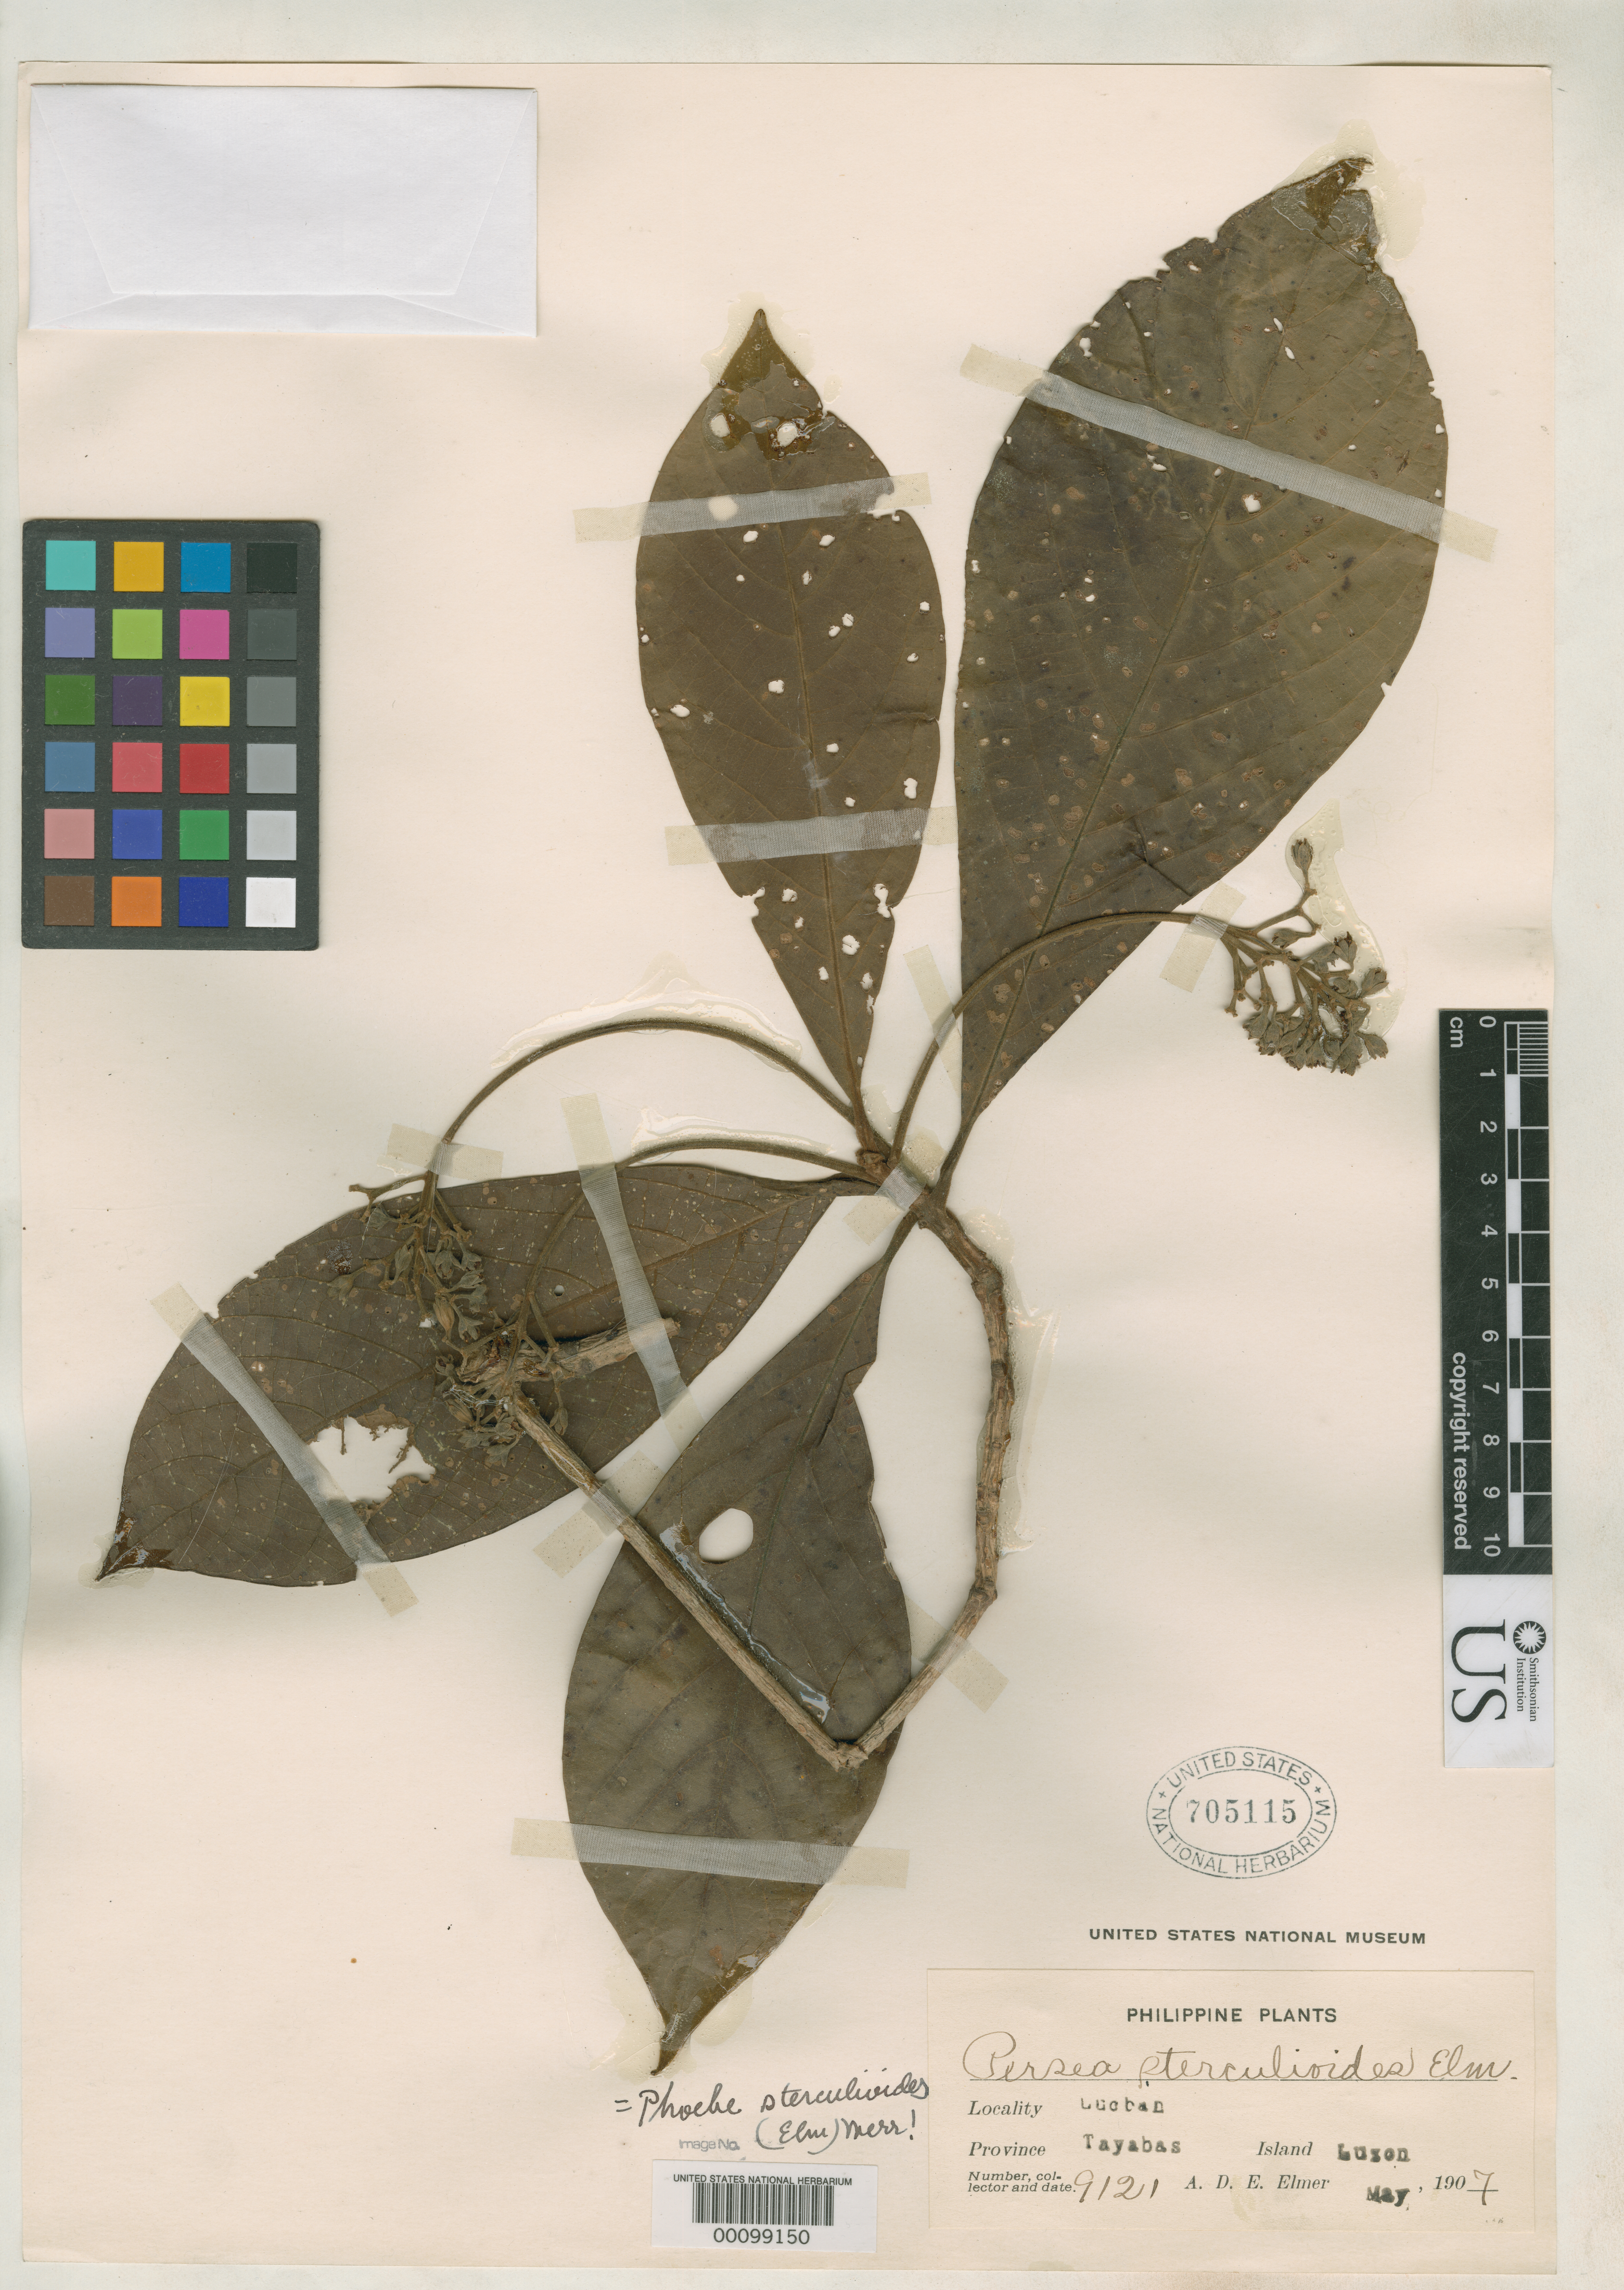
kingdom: Plantae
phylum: Tracheophyta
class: Magnoliopsida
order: Laurales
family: Lauraceae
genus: Persea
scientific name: Persea sterculioides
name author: Elmer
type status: Isotype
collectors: A. D. E. Elmer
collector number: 9121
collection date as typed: May 1907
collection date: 1907-05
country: Philippines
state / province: Calabarzon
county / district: Quezon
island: Luzon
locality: Lucban, Province of Tayabas, Luzon.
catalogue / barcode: US 705115